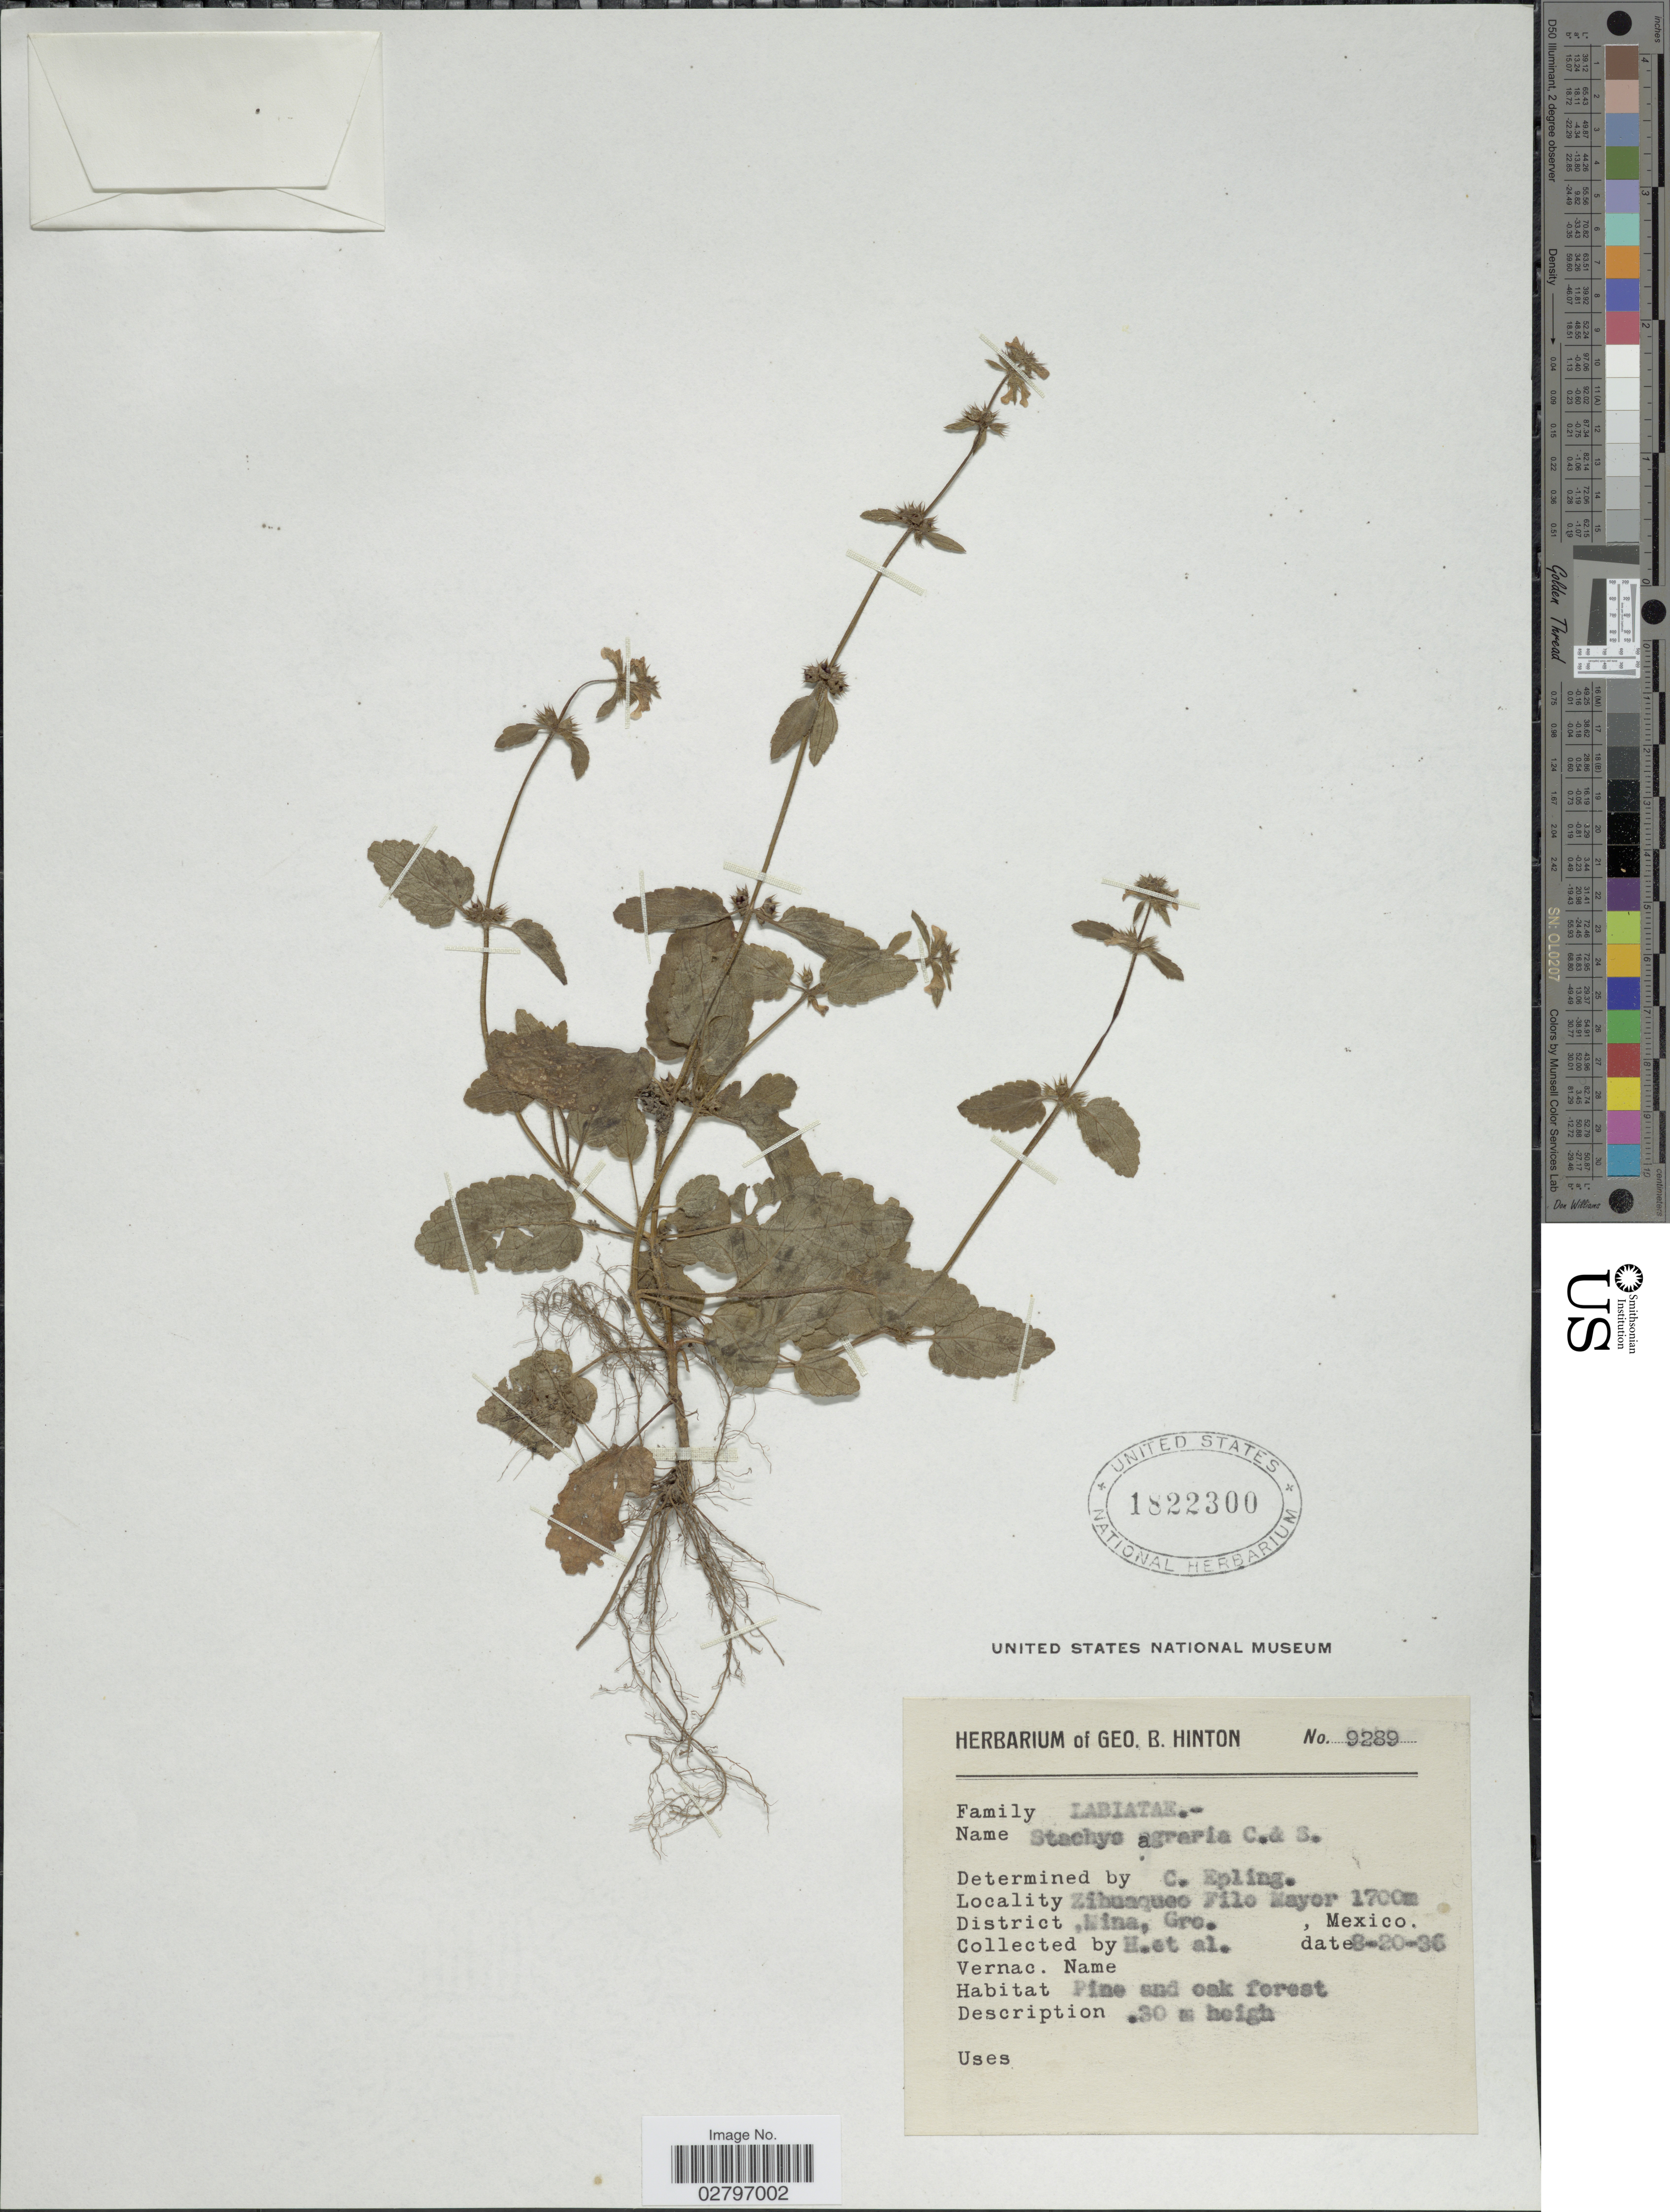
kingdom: Plantae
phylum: Tracheophyta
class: Magnoliopsida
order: Lamiales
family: Lamiaceae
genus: Stachys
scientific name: Stachys agraria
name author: Schltdl. & Cham.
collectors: G. B. Hinton & et al.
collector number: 9289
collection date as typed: Transcribed d/m/y: 20/8/36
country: Mexico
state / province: Guerrero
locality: Zihuaquio Filo Mayor, District Mina Gro., Mexico.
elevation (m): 1700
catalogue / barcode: US 1822300